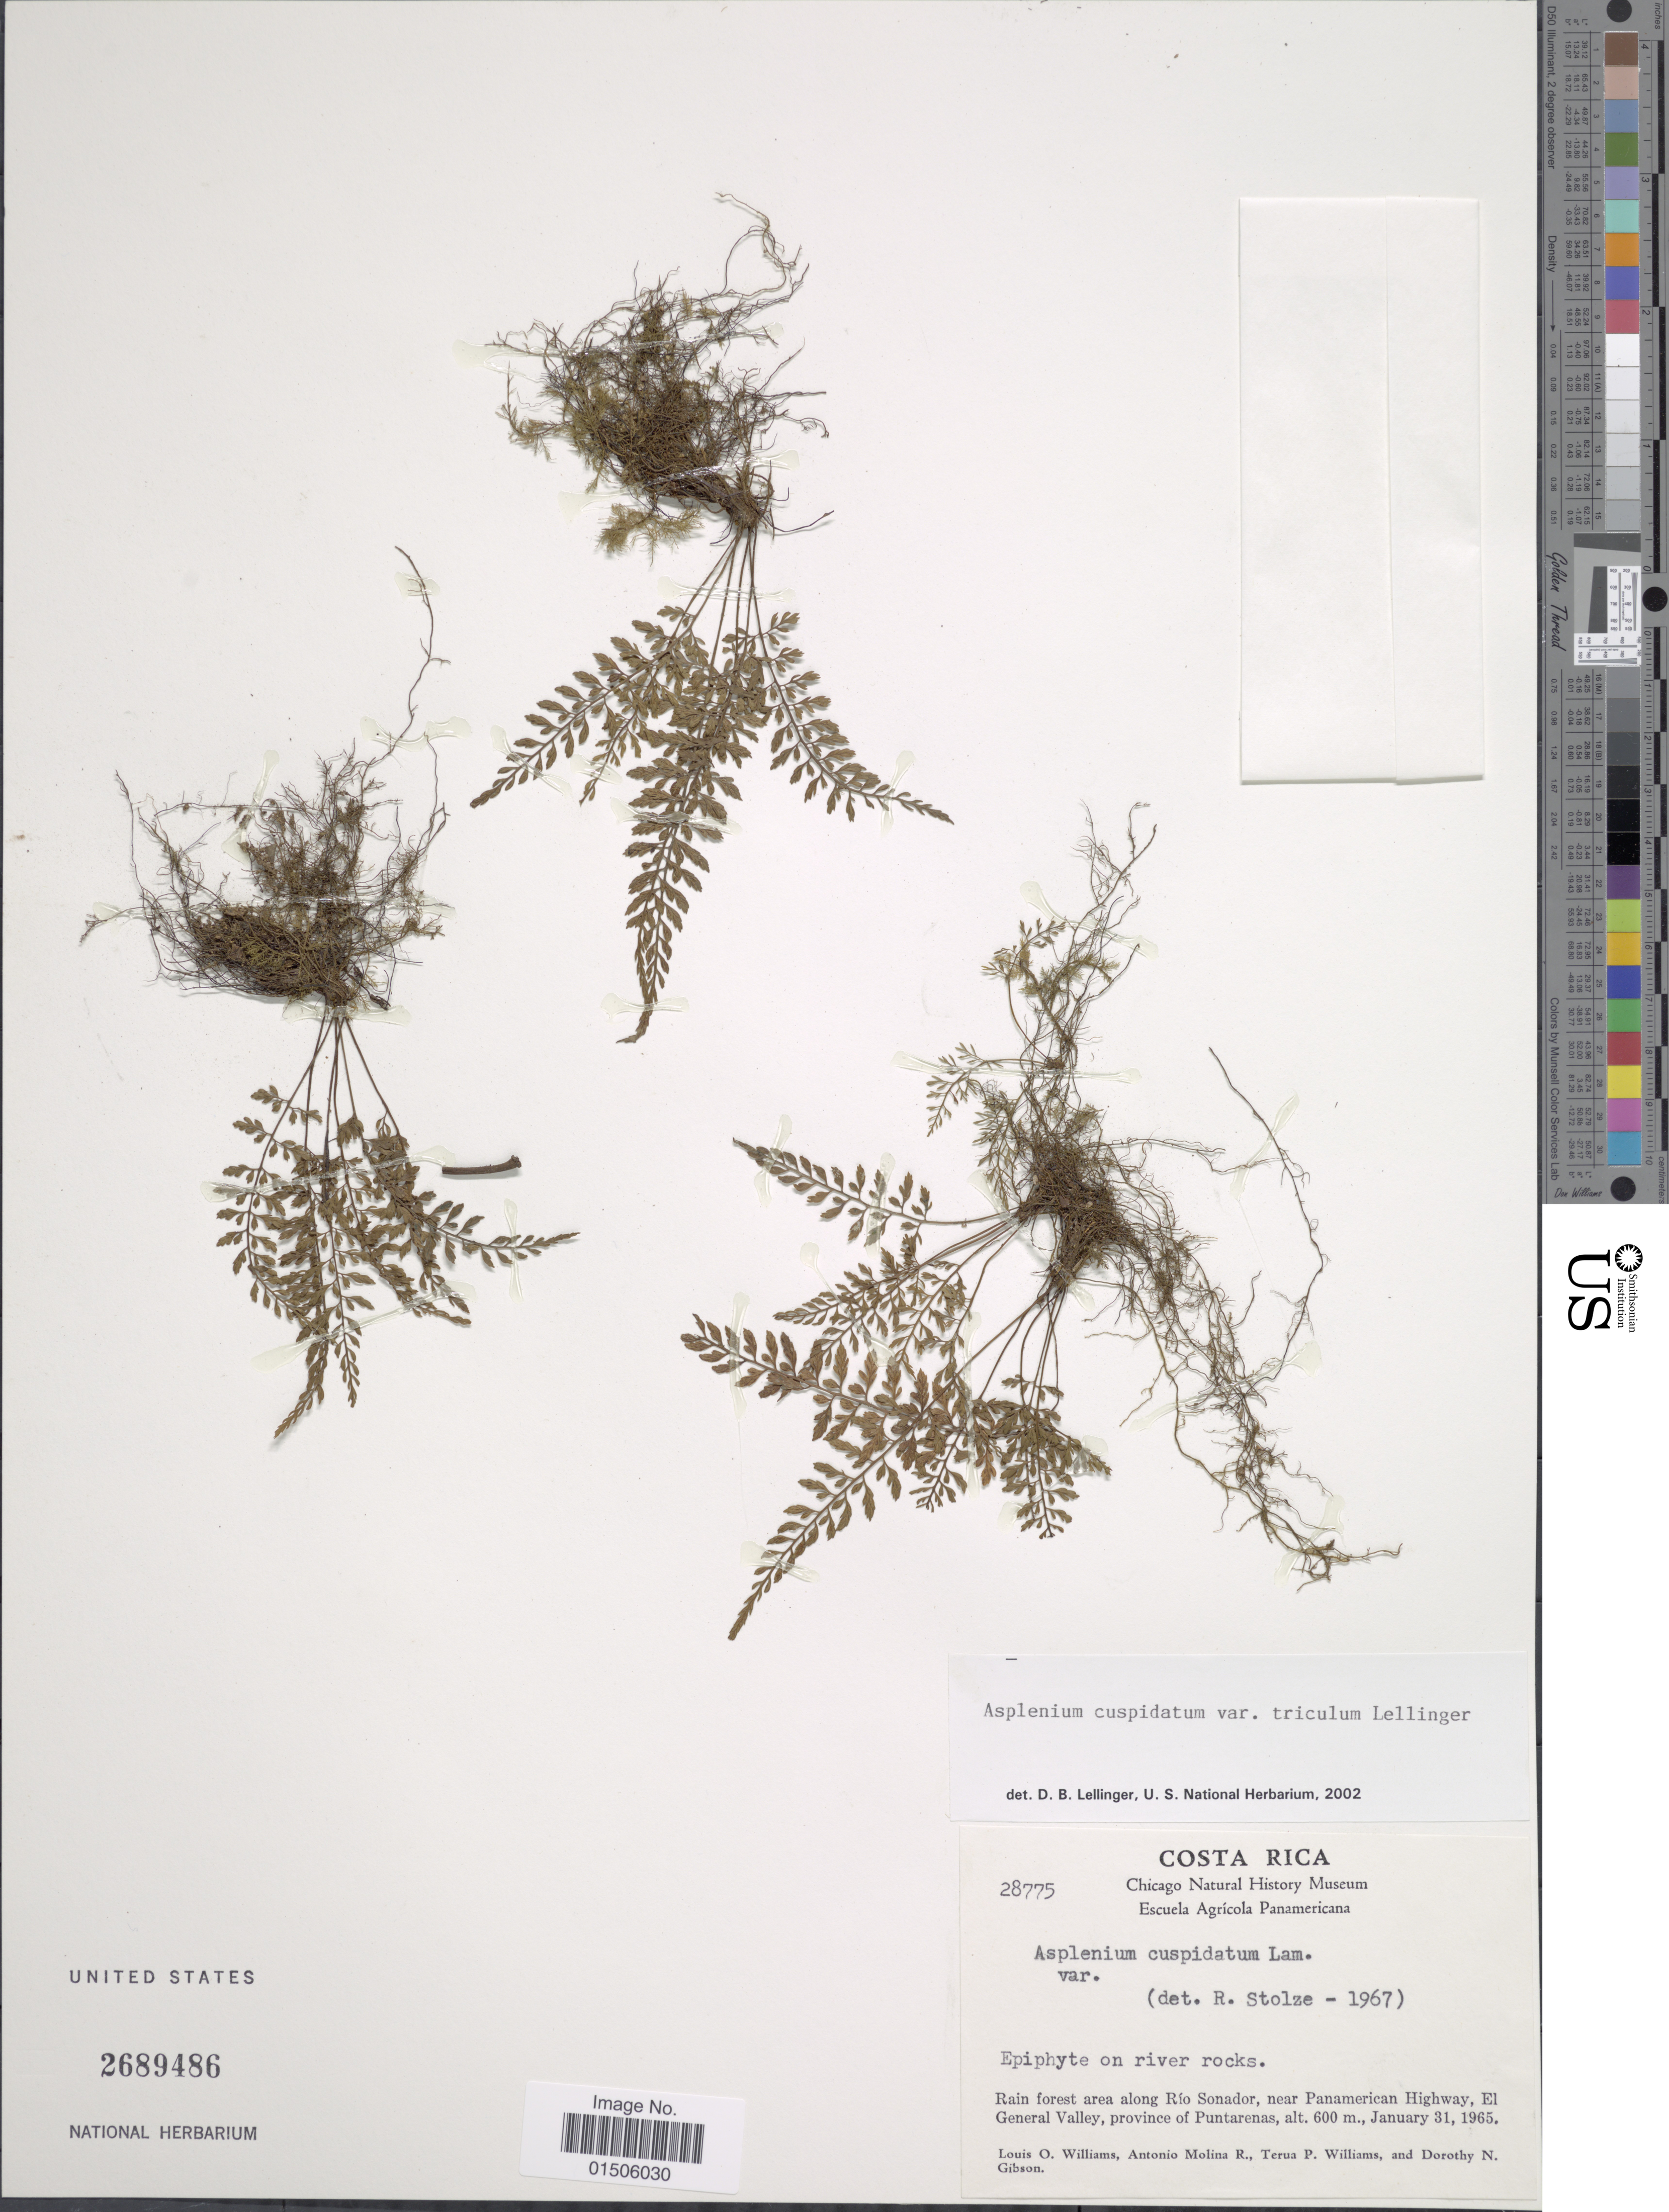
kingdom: Plantae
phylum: Tracheophyta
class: Polypodiopsida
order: Polypodiales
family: Aspleniaceae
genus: Asplenium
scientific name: Asplenium cuspidatum var. triculum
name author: Lellinger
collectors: L. O. Williams, A. Molina R., T. P. Williams & D. N. Gibson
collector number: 28775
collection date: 1965-01-31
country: Costa Rica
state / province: Puntarenas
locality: Escuela Agricola Panamerican, Epiphyte on river rocks, Rain forest along Rio Sonador, near Panamerican Highway, El General Valley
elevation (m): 600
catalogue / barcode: US 2689486